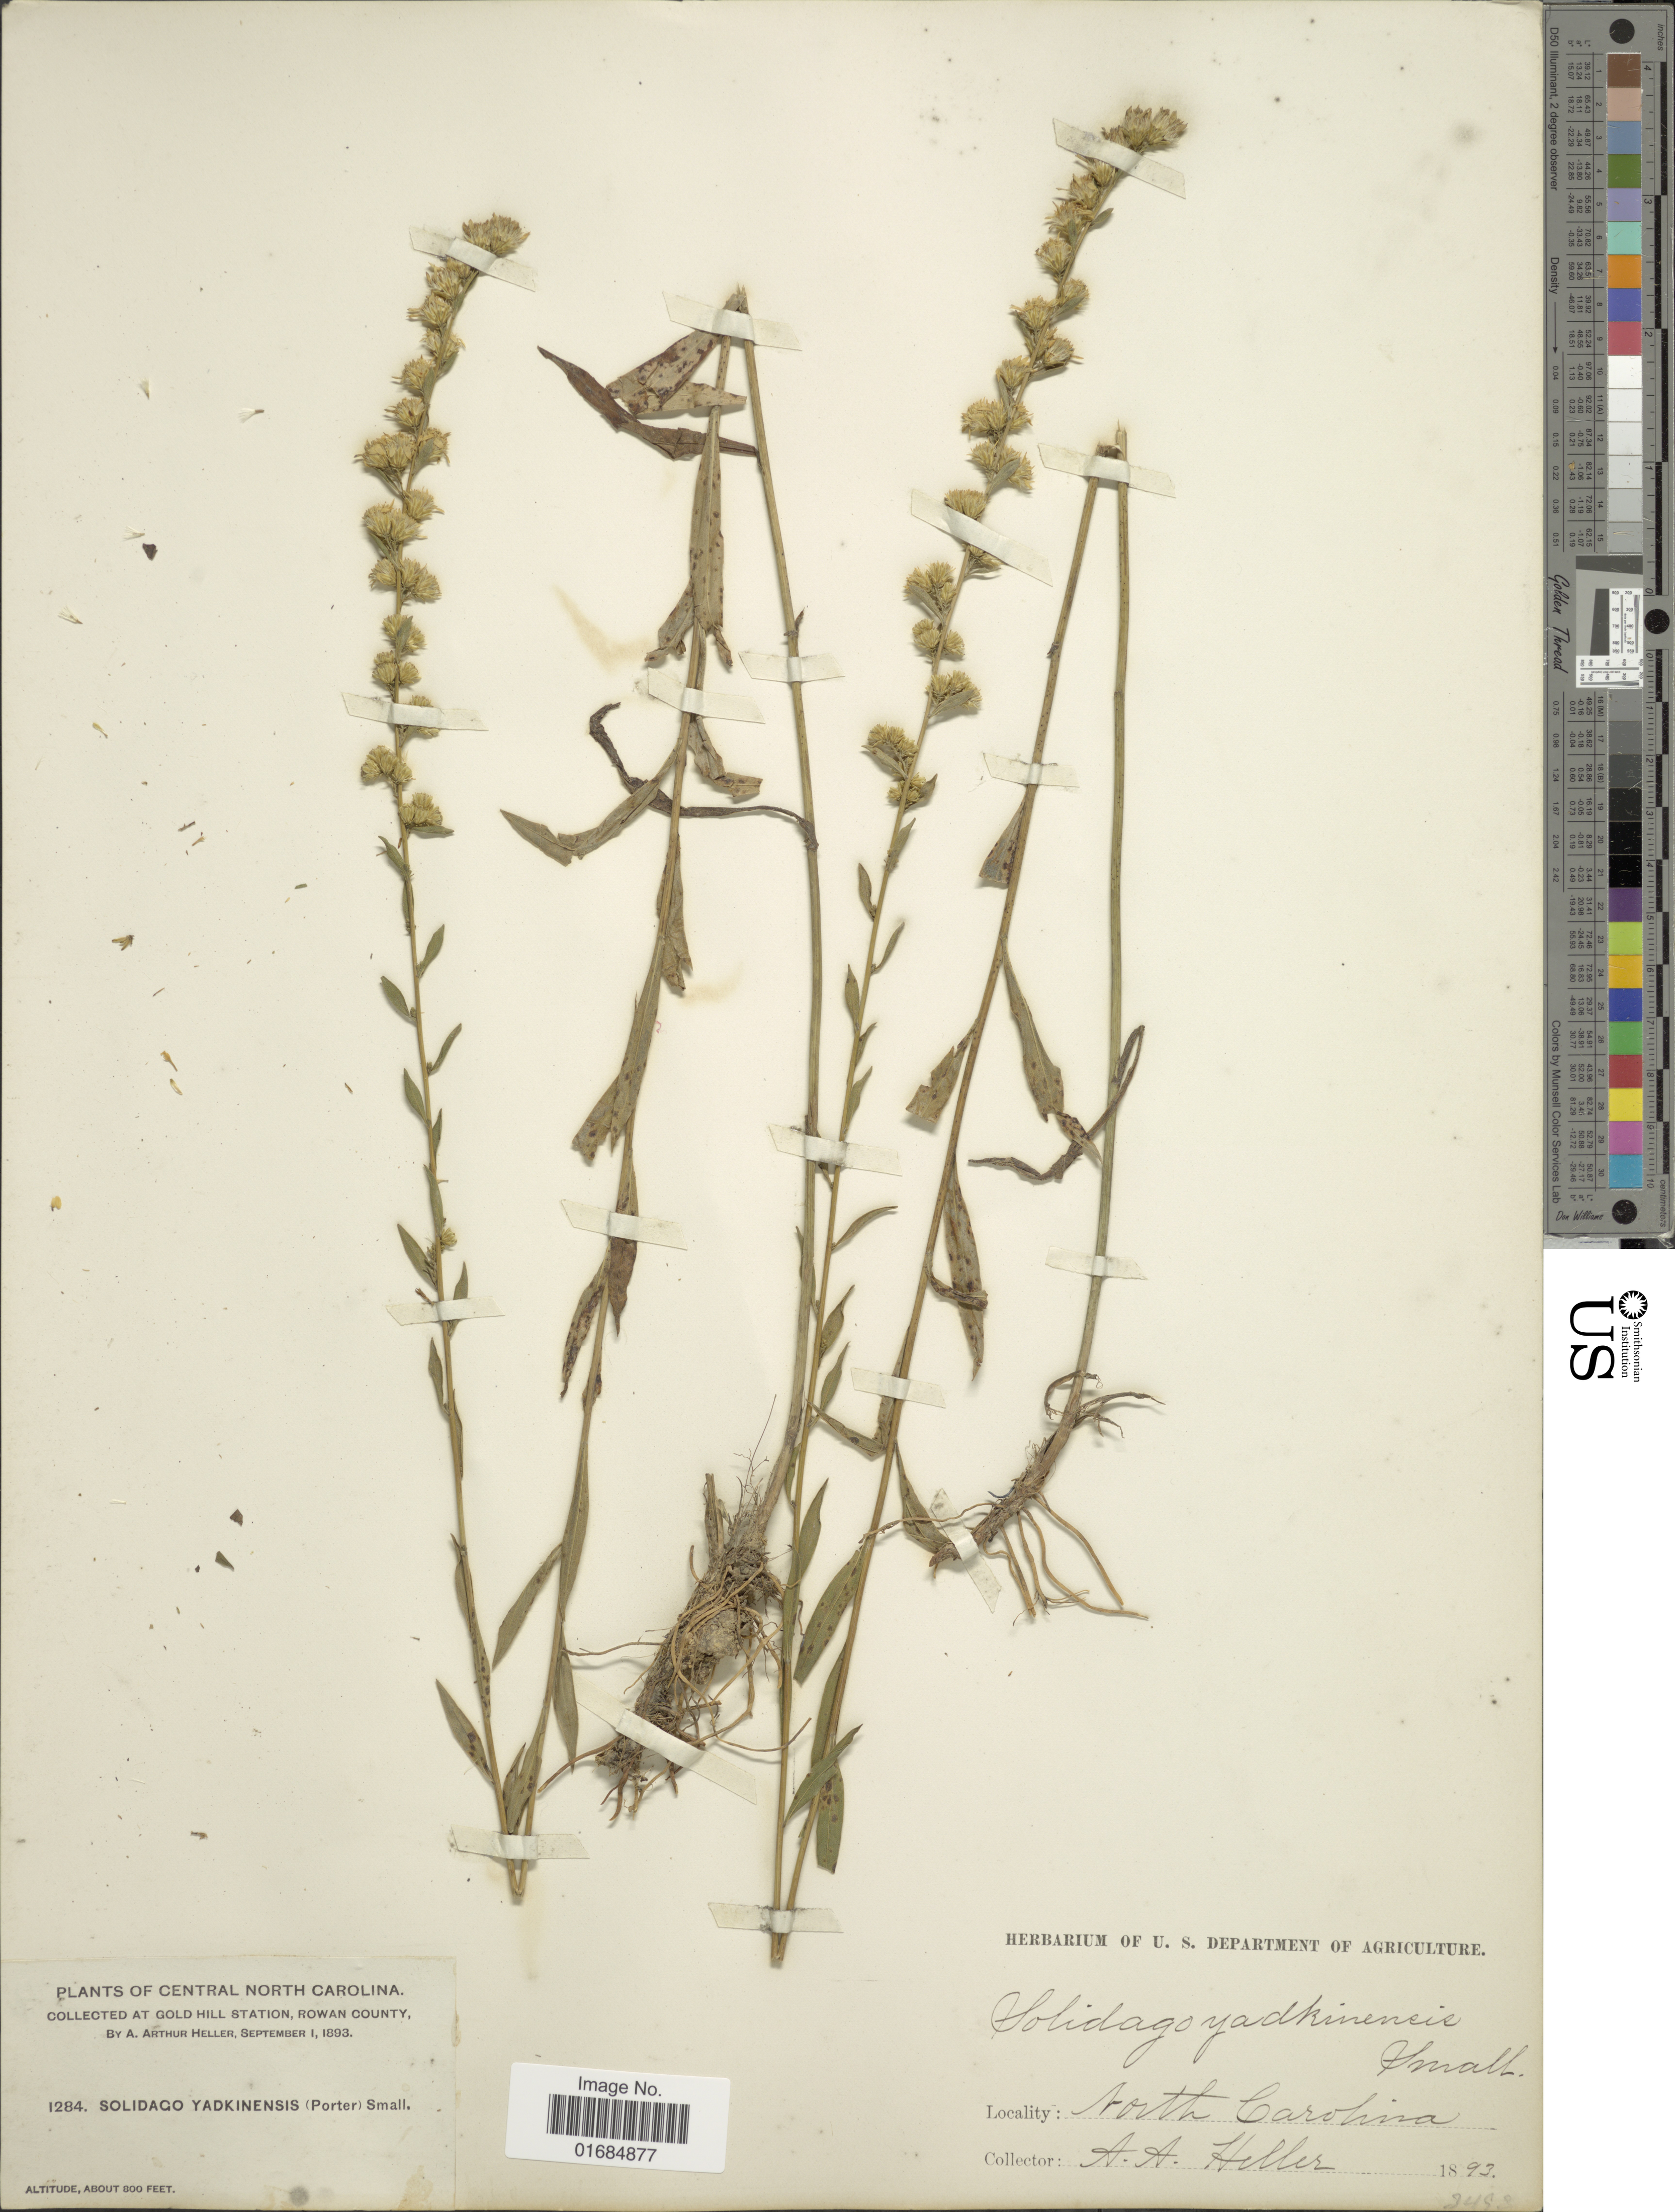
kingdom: Plantae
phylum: Tracheophyta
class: Magnoliopsida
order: Asterales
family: Asteraceae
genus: Solidago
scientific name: Solidago boottii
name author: Hook.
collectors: A. A. Heller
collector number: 1284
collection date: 1893-09-01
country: United States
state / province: North Carolina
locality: Central North Carolina, at Gold Hill Station, Rowan County.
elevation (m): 244